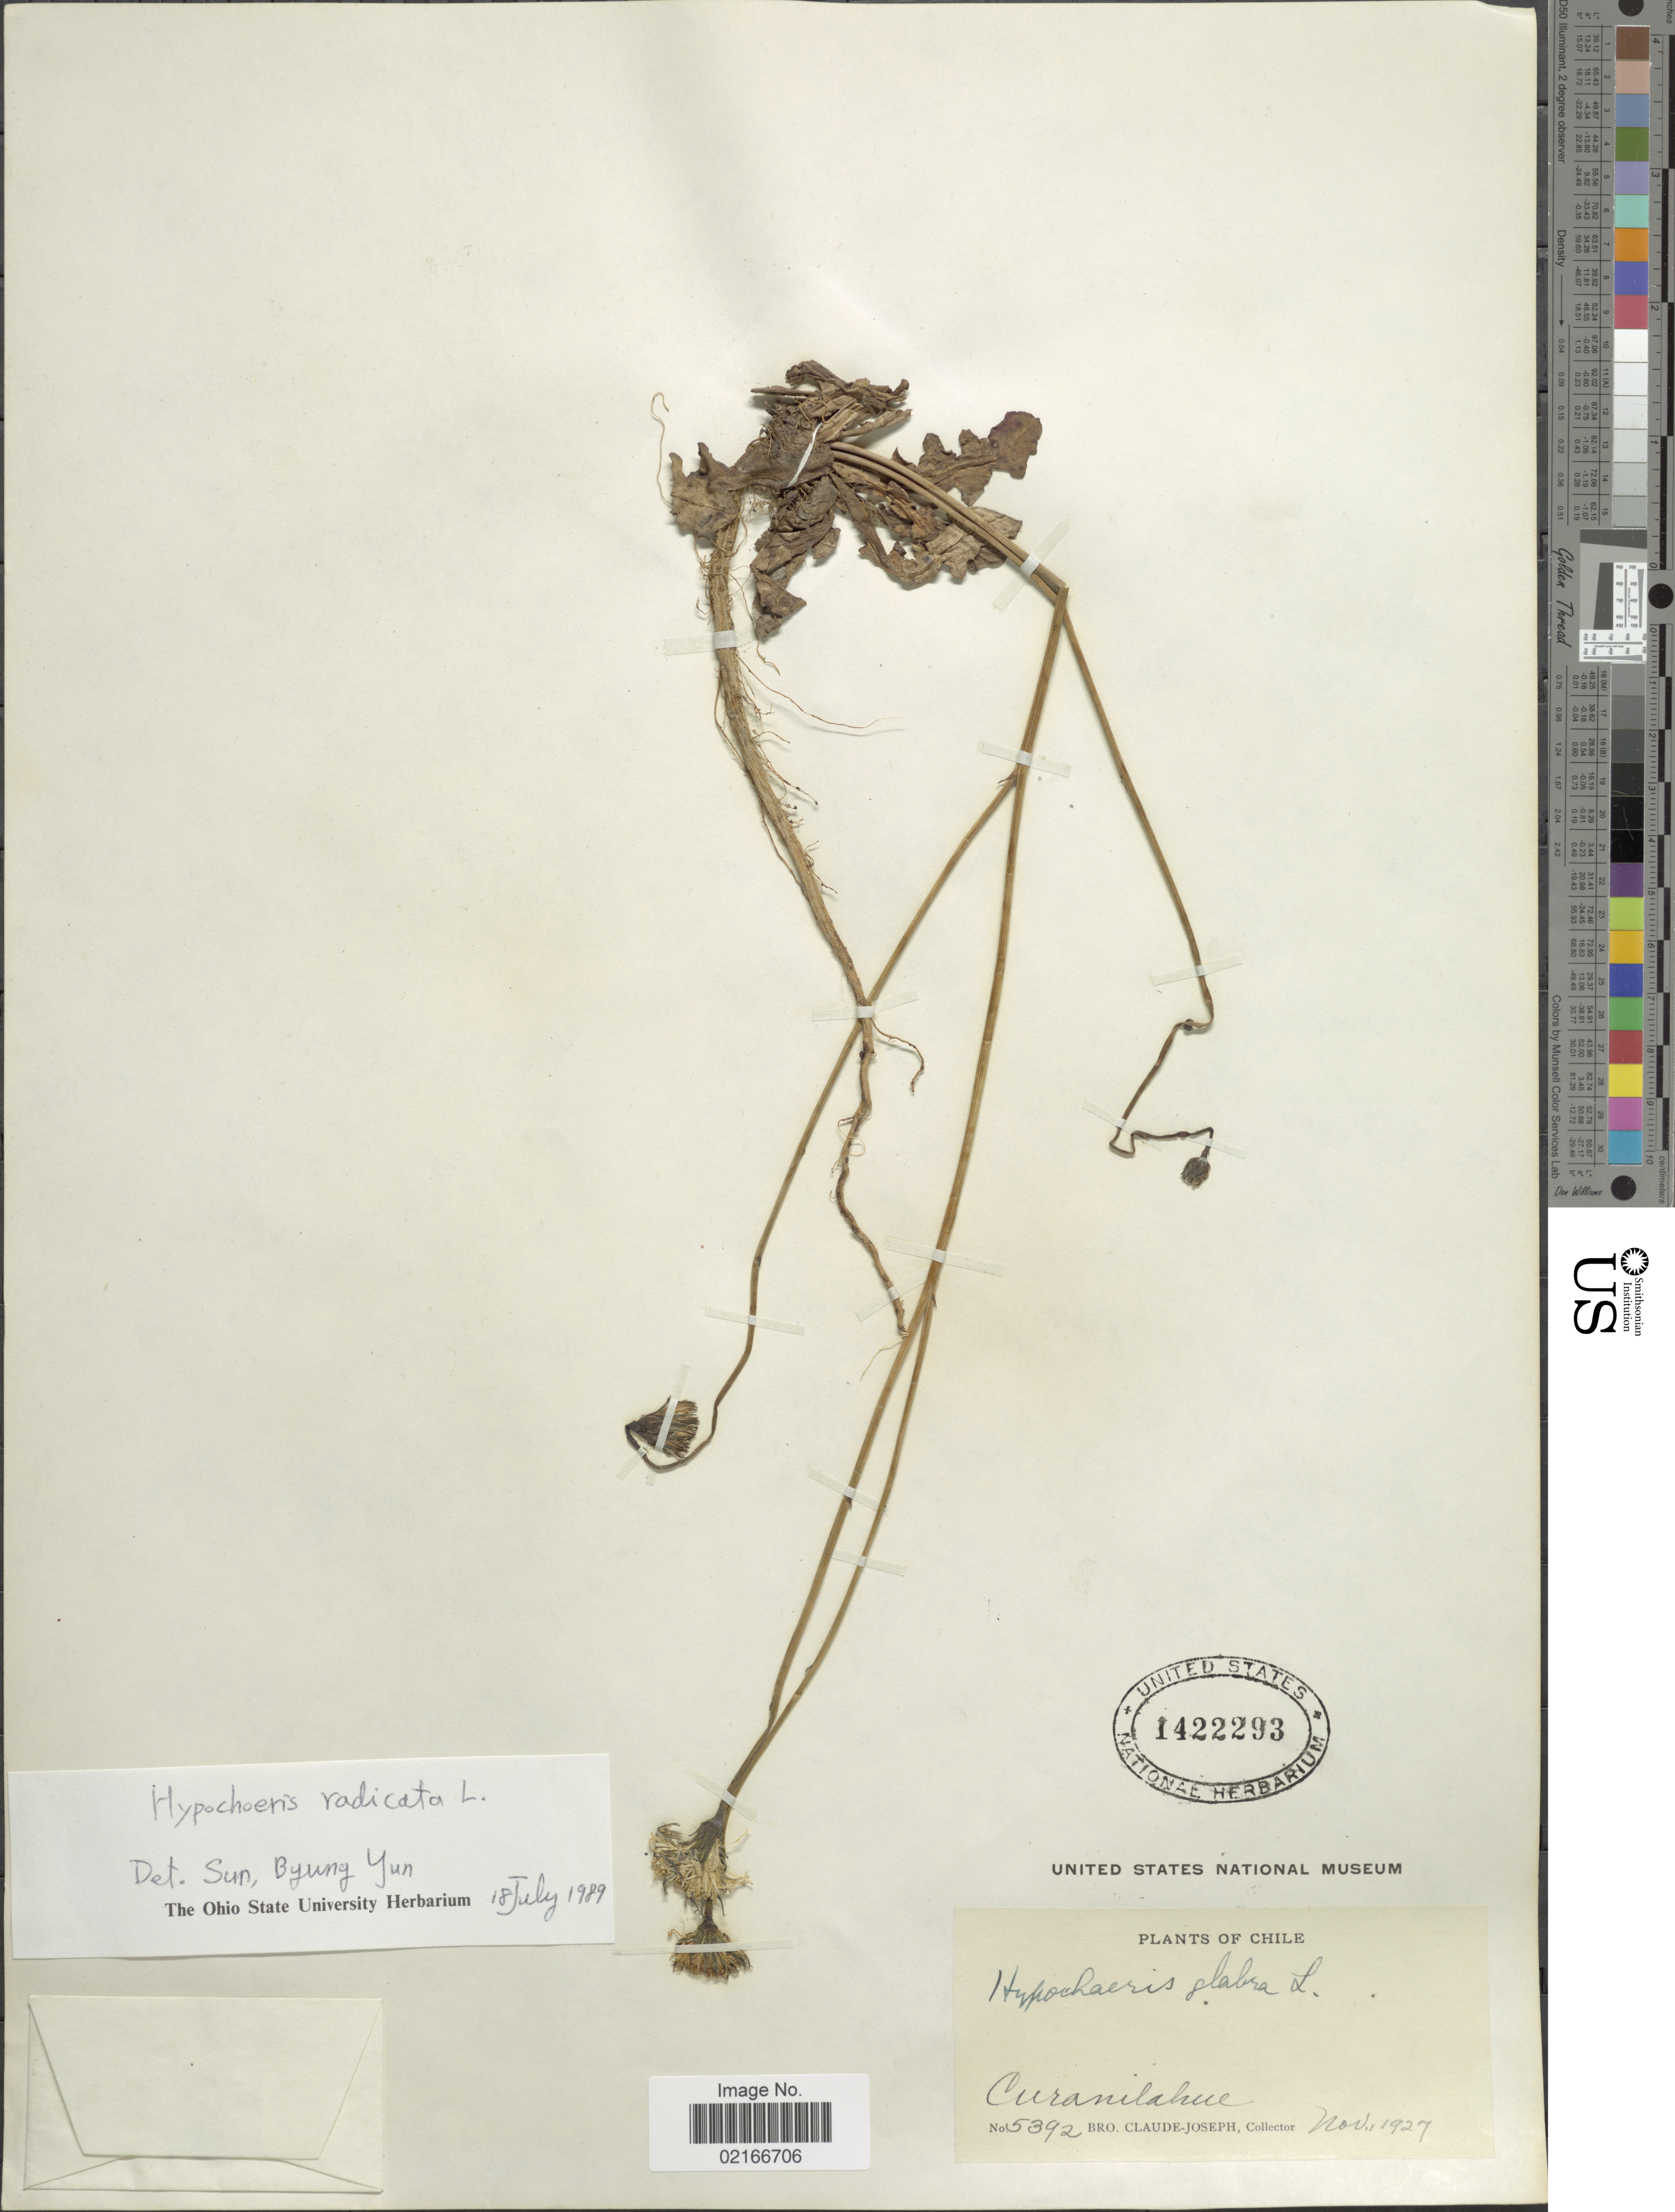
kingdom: Plantae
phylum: Tracheophyta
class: Magnoliopsida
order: Asterales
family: Asteraceae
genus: Hypochaeris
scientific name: Hypochaeris radicata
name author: L.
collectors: Bro. Claude-Joseph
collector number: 5392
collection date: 1927-11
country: Chile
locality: Curanilahue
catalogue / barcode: US 1422293